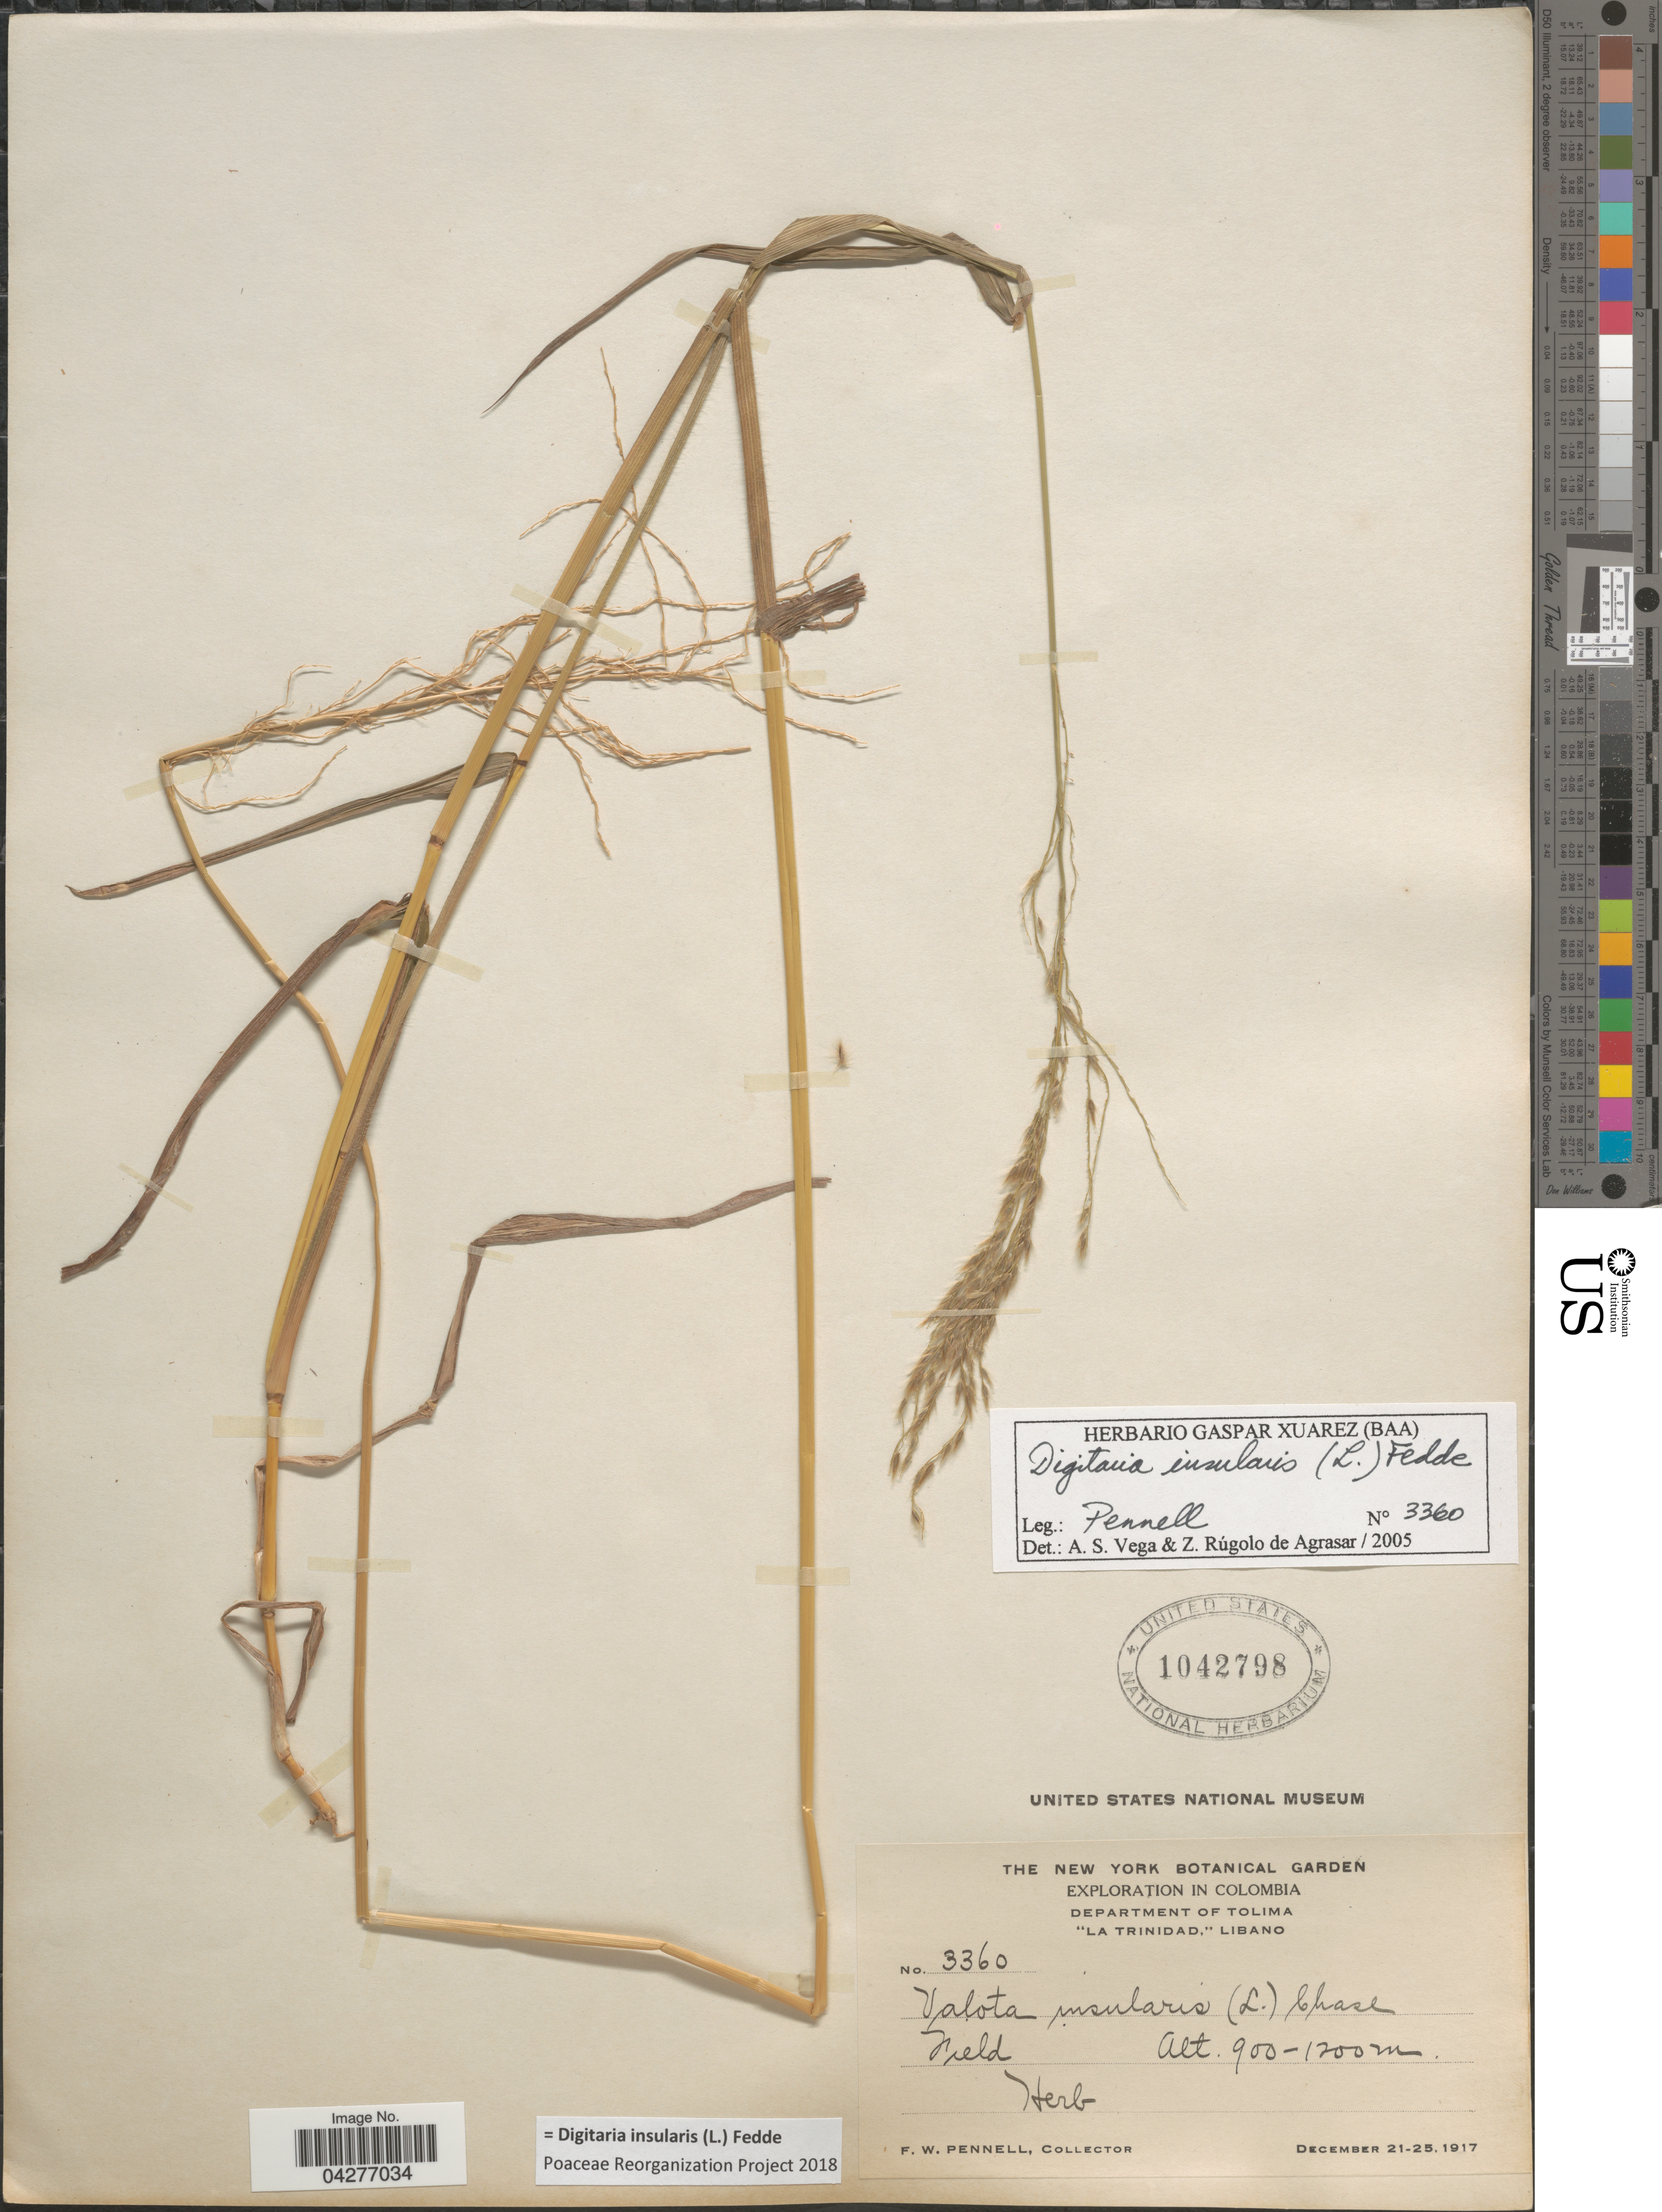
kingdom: Plantae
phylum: Tracheophyta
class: Liliopsida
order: Poales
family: Poaceae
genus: Digitaria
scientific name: Digitaria insularis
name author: (L.) Fedde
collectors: F. W. Pennell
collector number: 3360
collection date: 1917-12-21/1917-12-25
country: Colombia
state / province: Tolima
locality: Exploration in Colombia. Department of Tolima. "La Trinidad," Libano. Field.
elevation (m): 900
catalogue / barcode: US 1042798